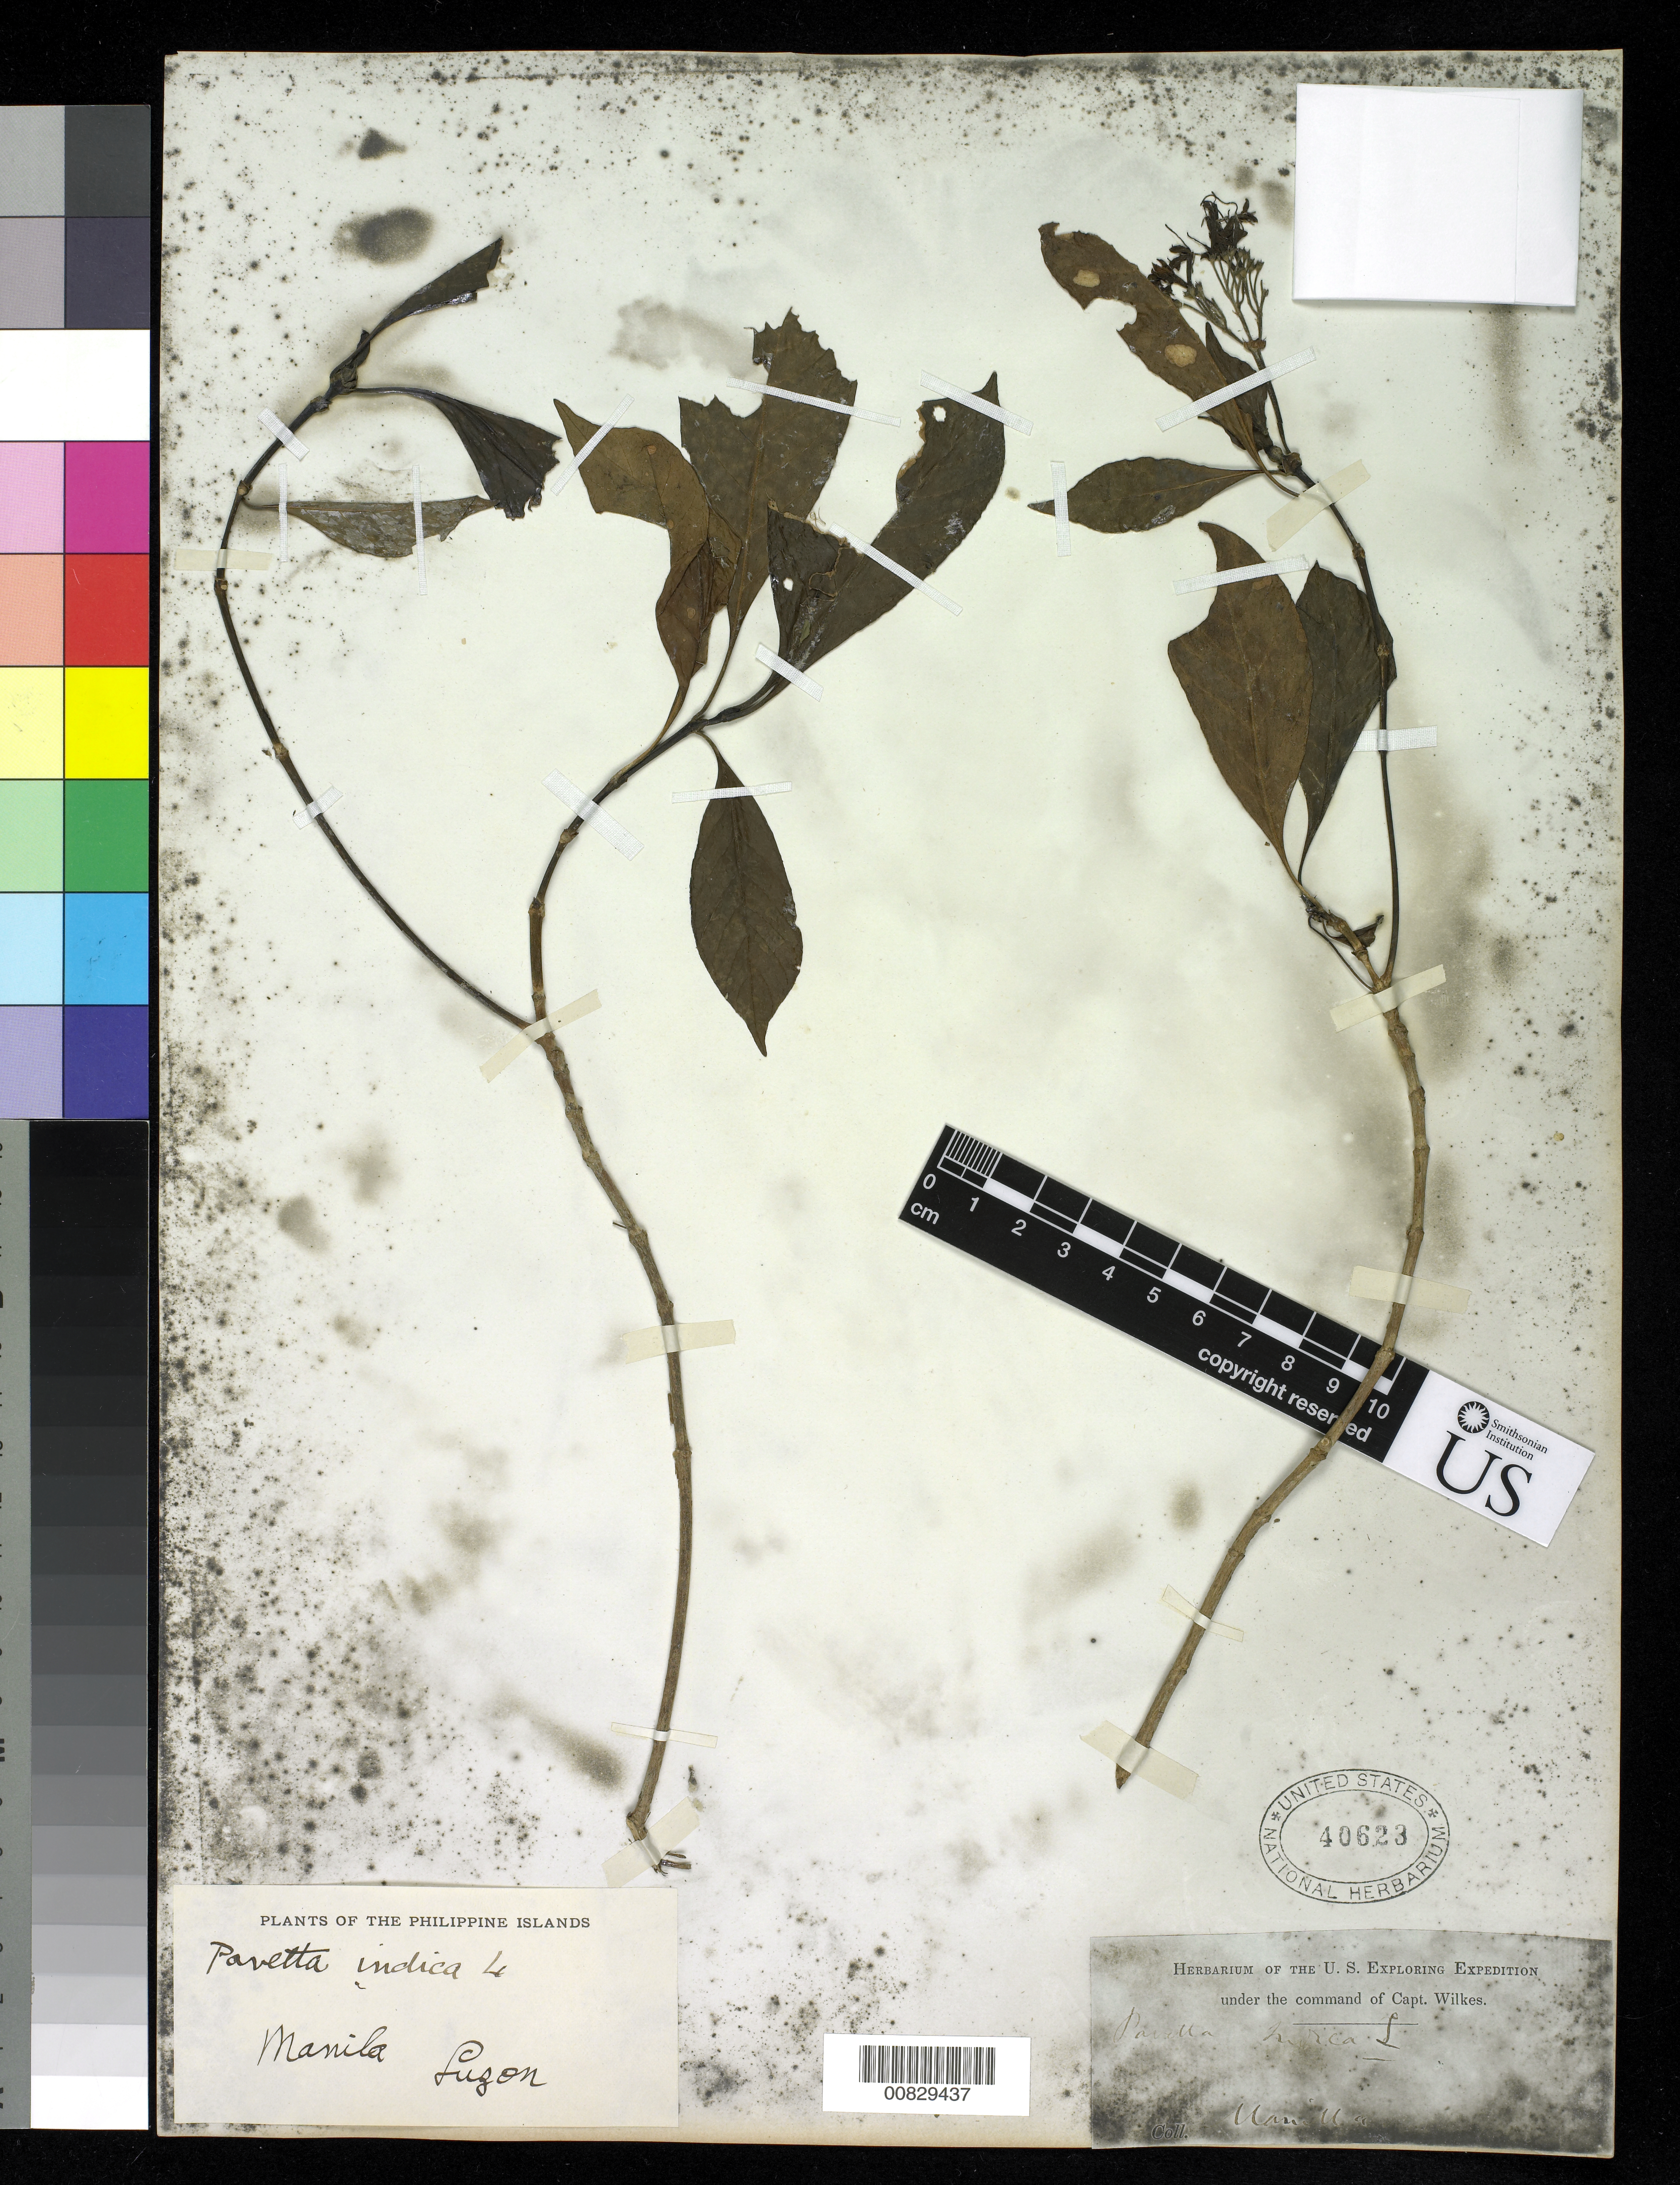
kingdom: Plantae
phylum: Tracheophyta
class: Magnoliopsida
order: Gentianales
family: Rubiaceae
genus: Pavetta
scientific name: Pavetta indica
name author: L.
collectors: Wilkes Explor. Exped.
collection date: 1838/1842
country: Philippines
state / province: National Capital Region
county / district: Manila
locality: Manilla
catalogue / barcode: US 40623